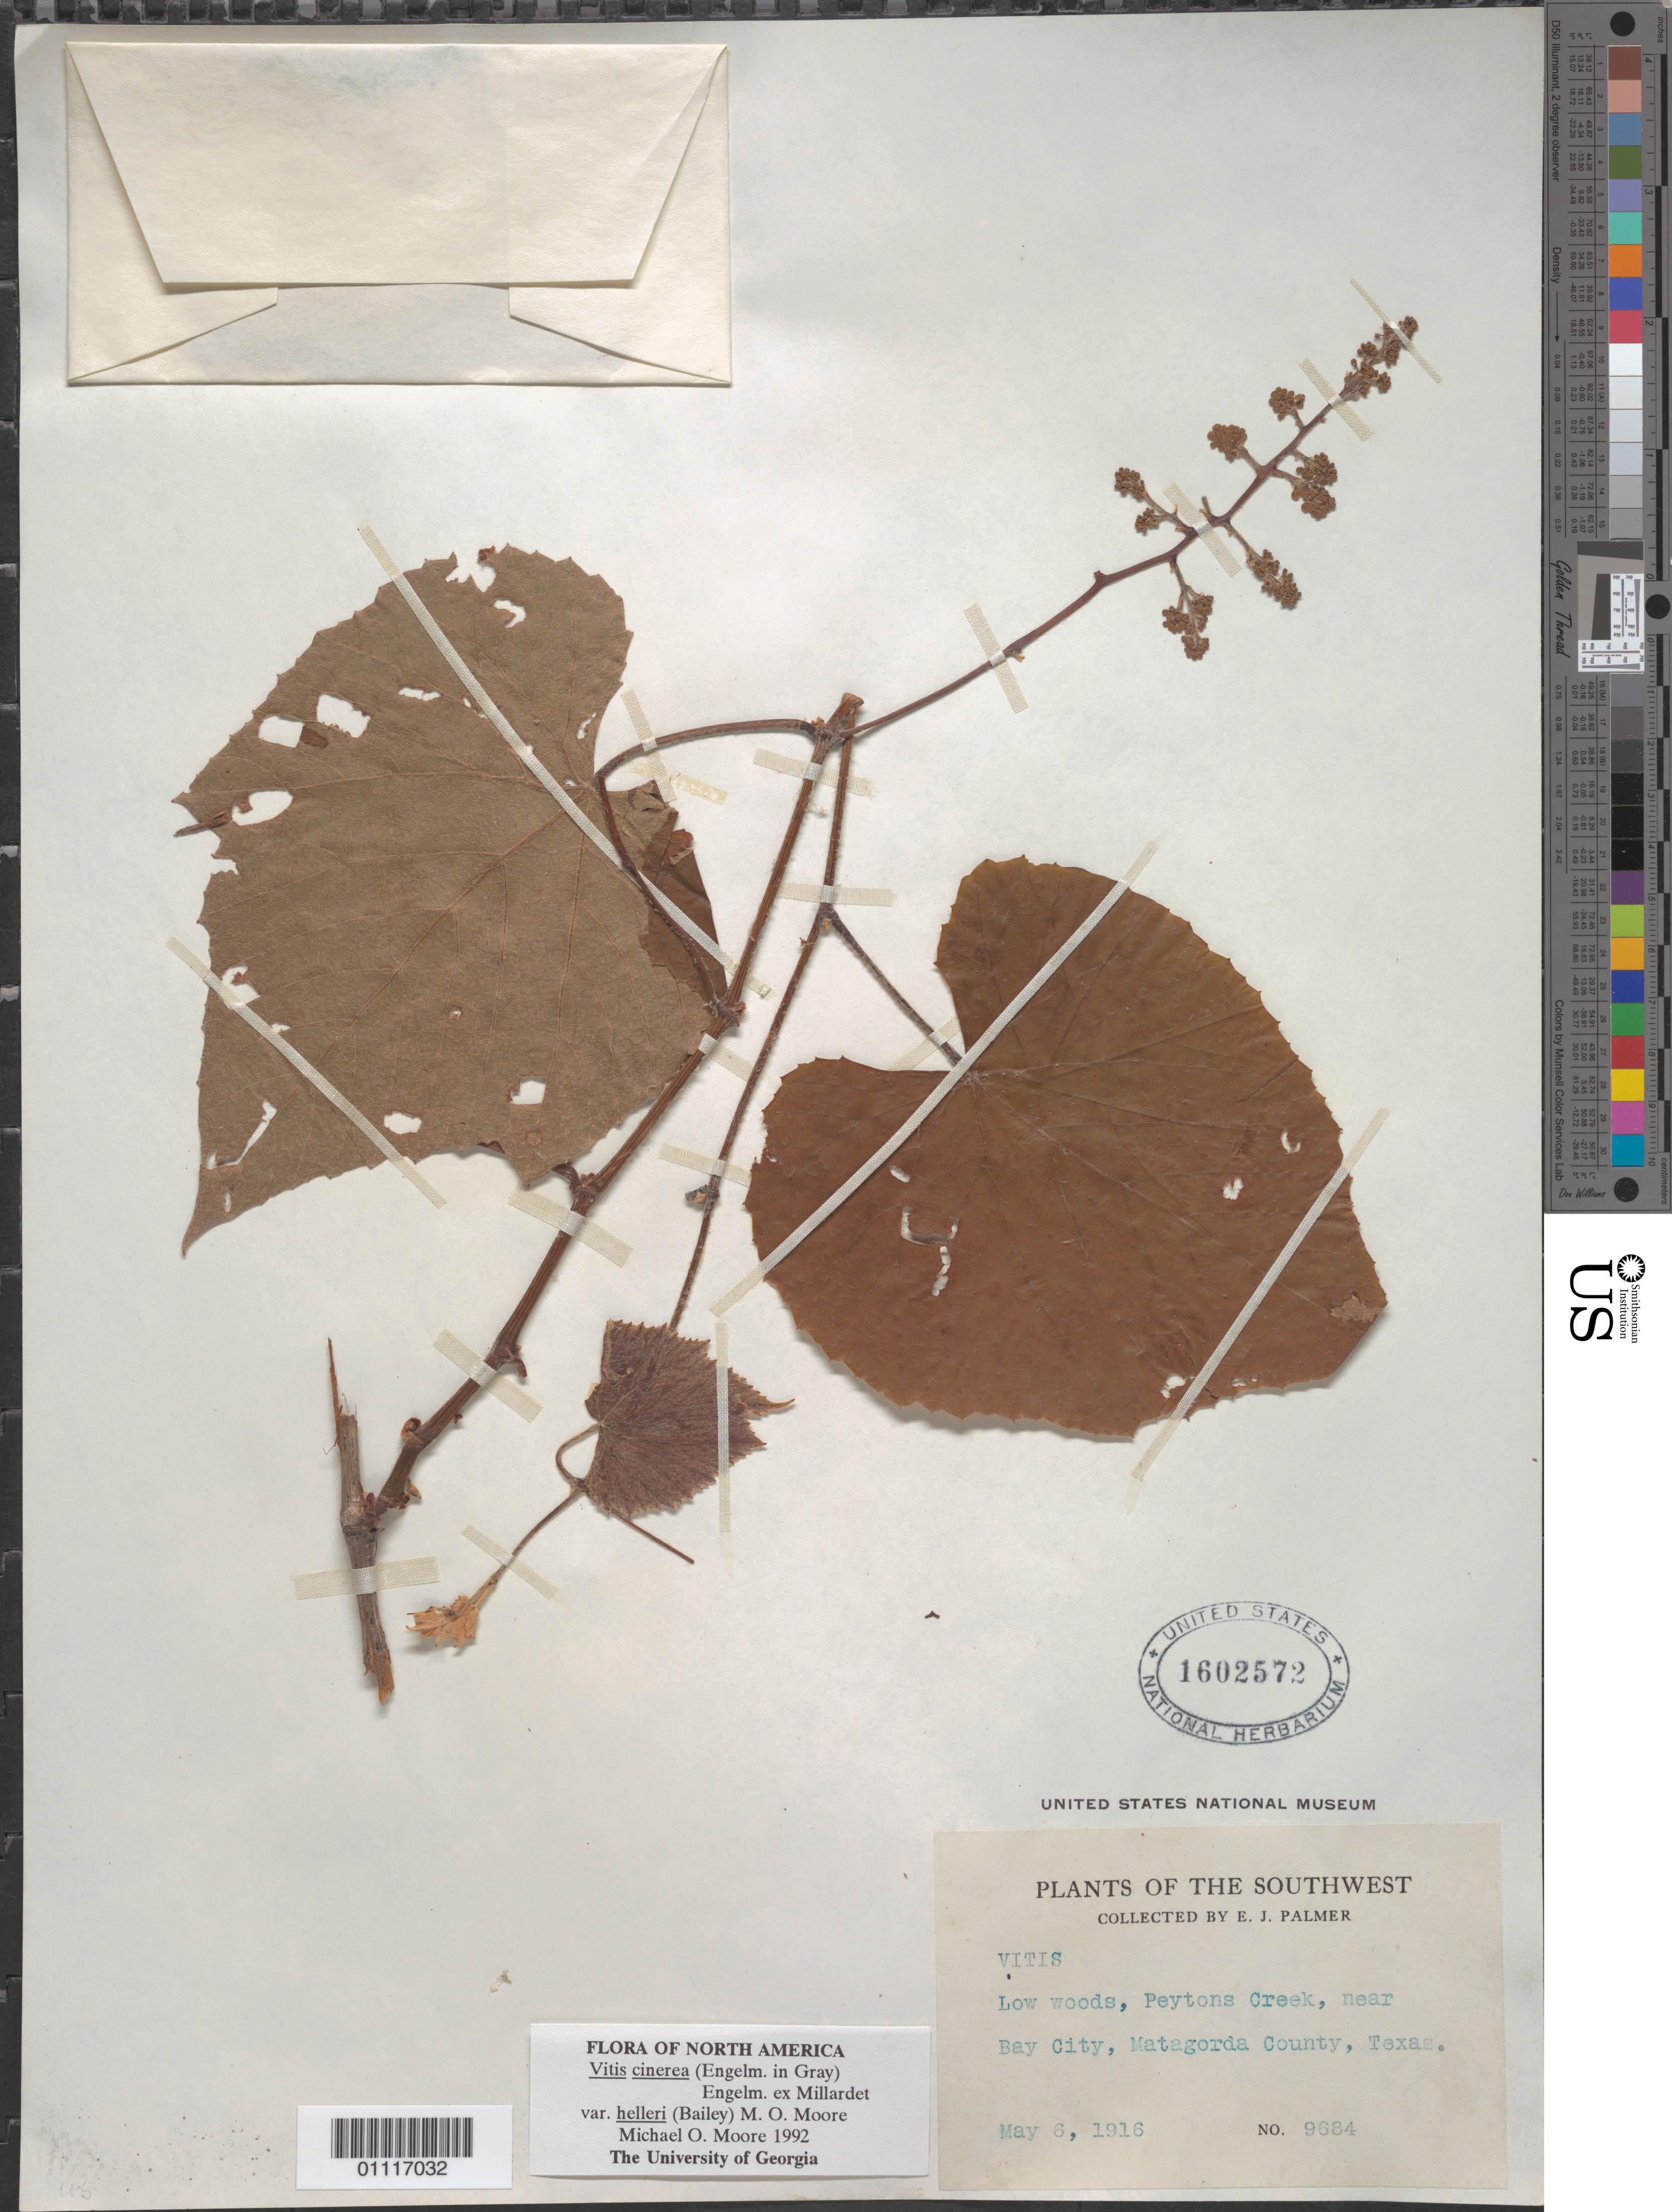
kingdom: Plantae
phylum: Tracheophyta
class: Magnoliopsida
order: Vitales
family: Vitaceae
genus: Vitis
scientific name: Vitis cinerea var. helleri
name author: (L.H. Bailey) M.O. Moore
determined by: Moore, M. O.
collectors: E. J. Palmer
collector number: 9684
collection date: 1916-05-06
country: United States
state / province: Texas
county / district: Matagorda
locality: Low woods, Peytons Creek, near Bay City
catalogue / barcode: US 1602572